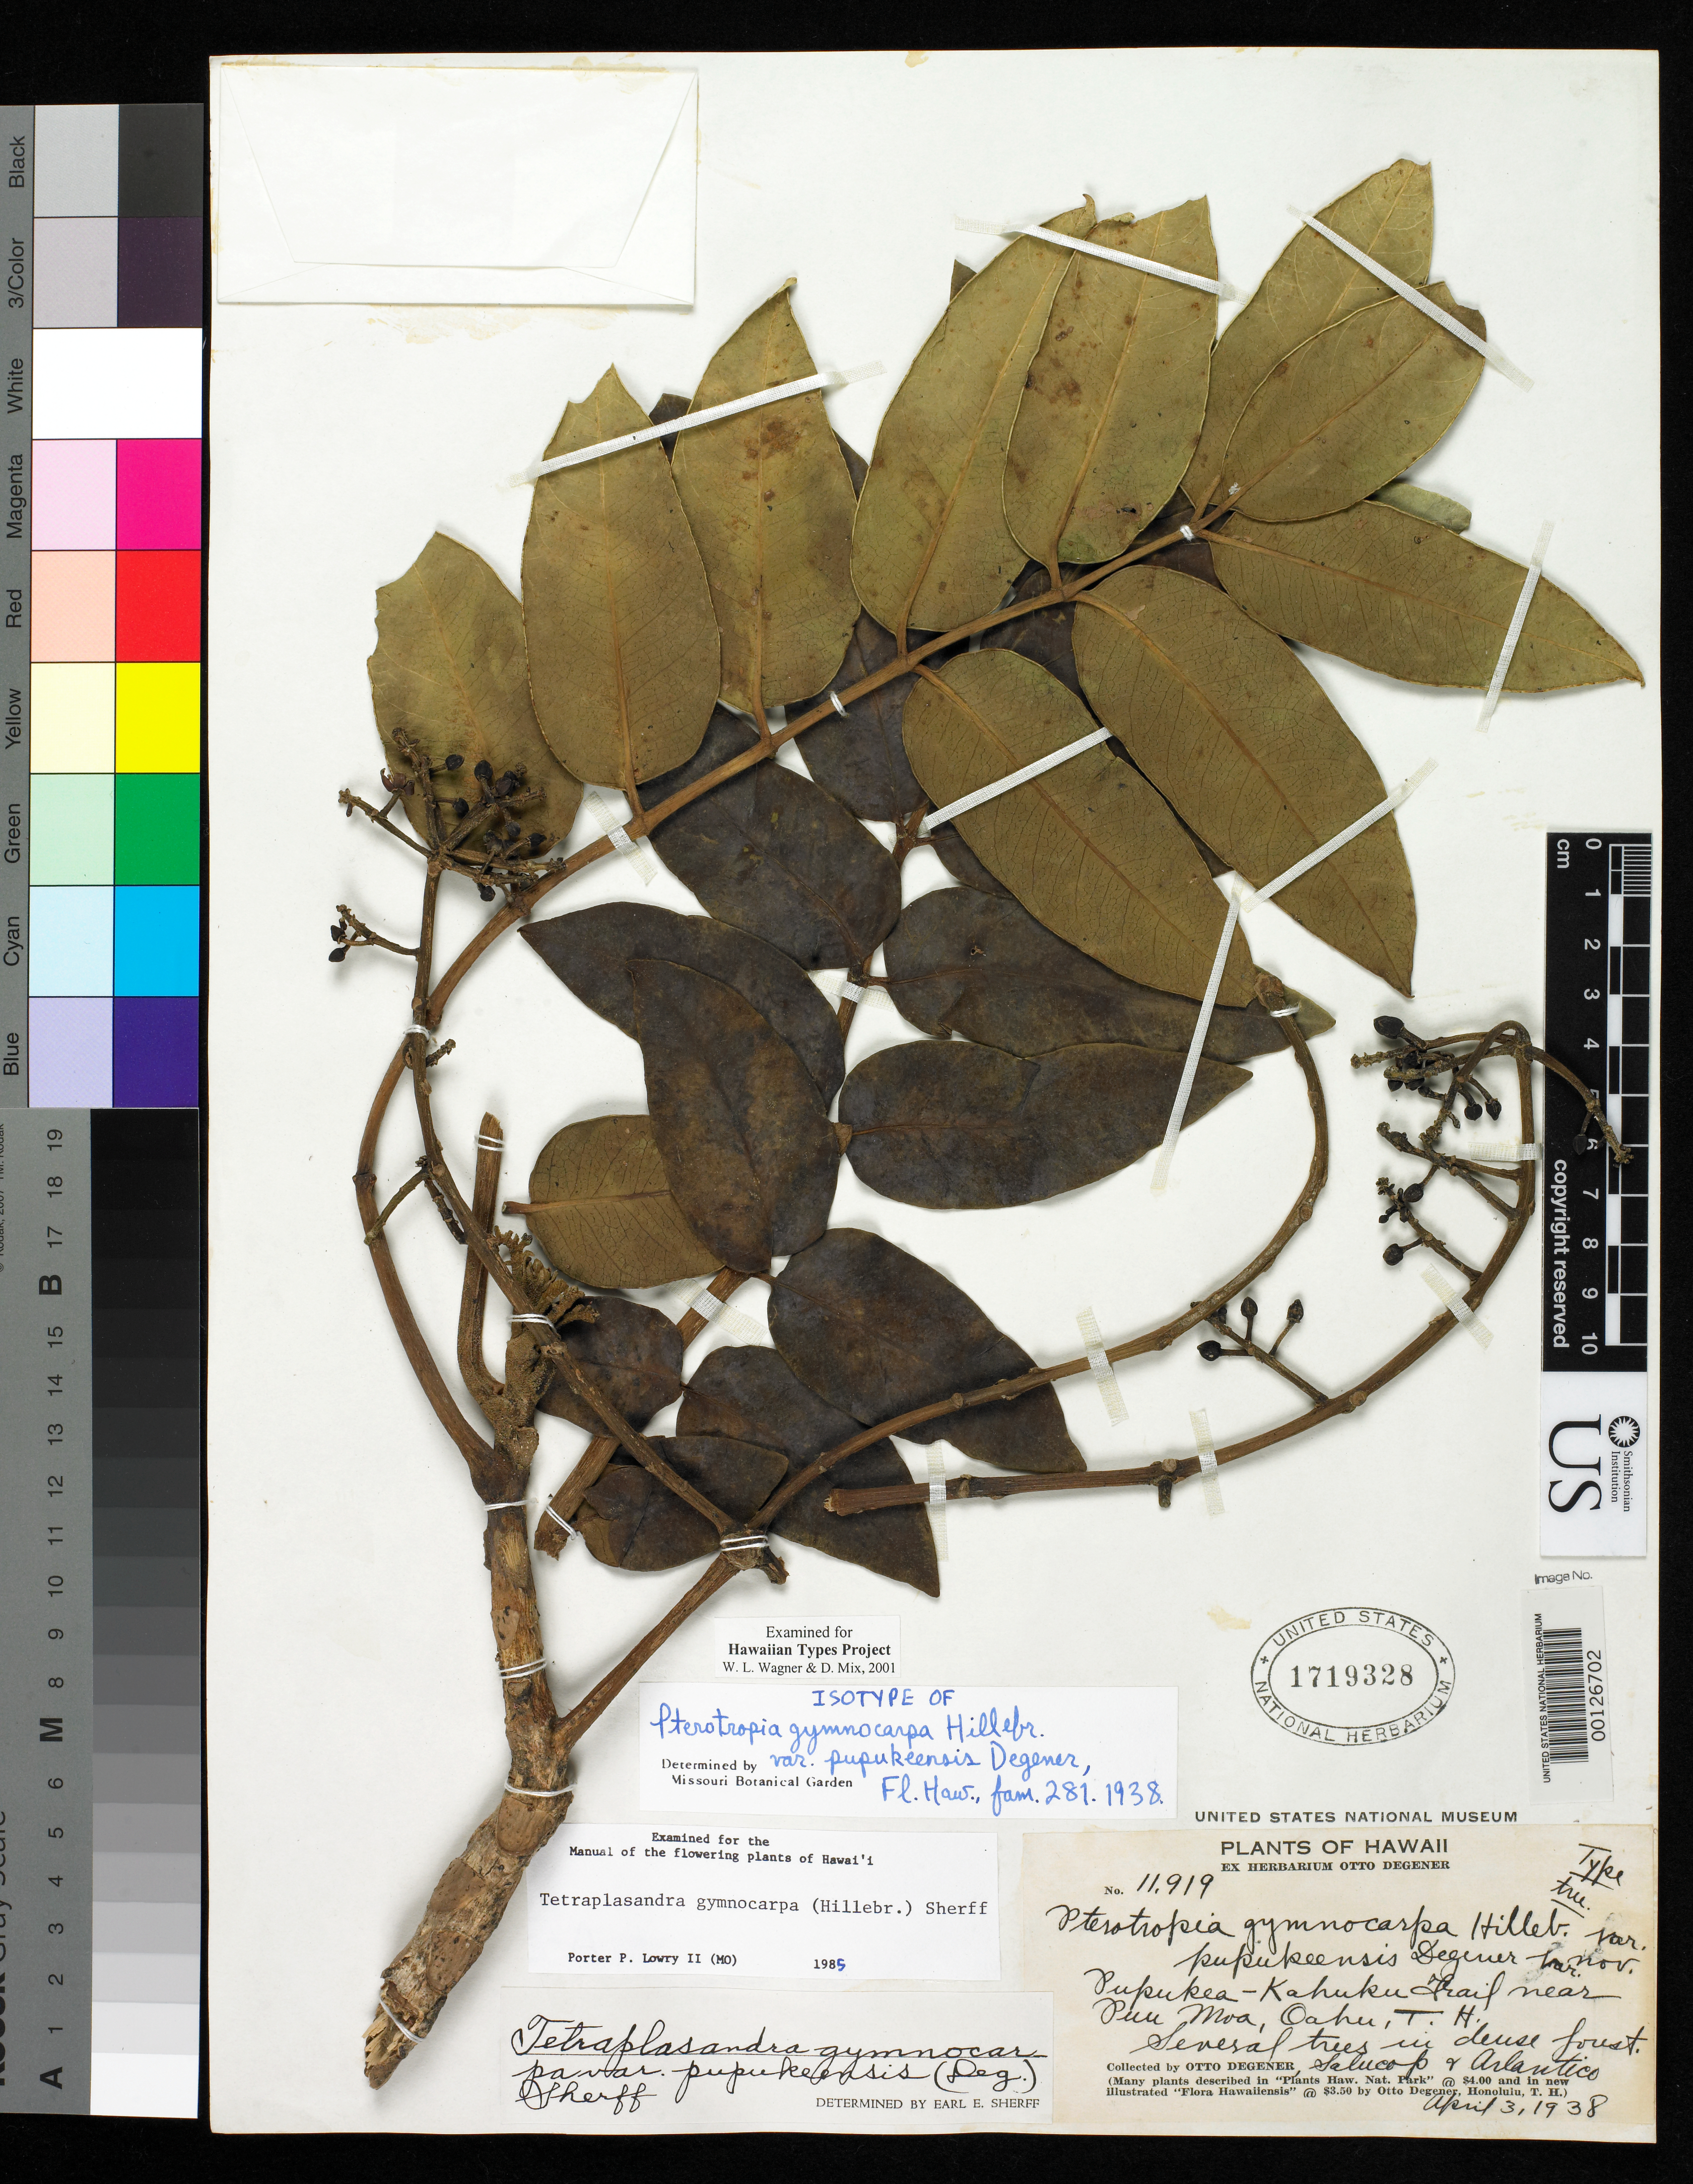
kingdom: Plantae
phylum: Tracheophyta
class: Magnoliopsida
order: Apiales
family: Araliaceae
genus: Pterotropia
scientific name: Pterotropia gymnocarpa var. pupukeensis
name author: O. Deg.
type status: Isotype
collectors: O. Degener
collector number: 11919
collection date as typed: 03 Apr 1938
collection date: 1938-04-03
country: United States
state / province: Hawaii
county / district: Honolulu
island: Oahu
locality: Pupukea-Kahuku trail near Puu Moa.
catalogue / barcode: US 1719328